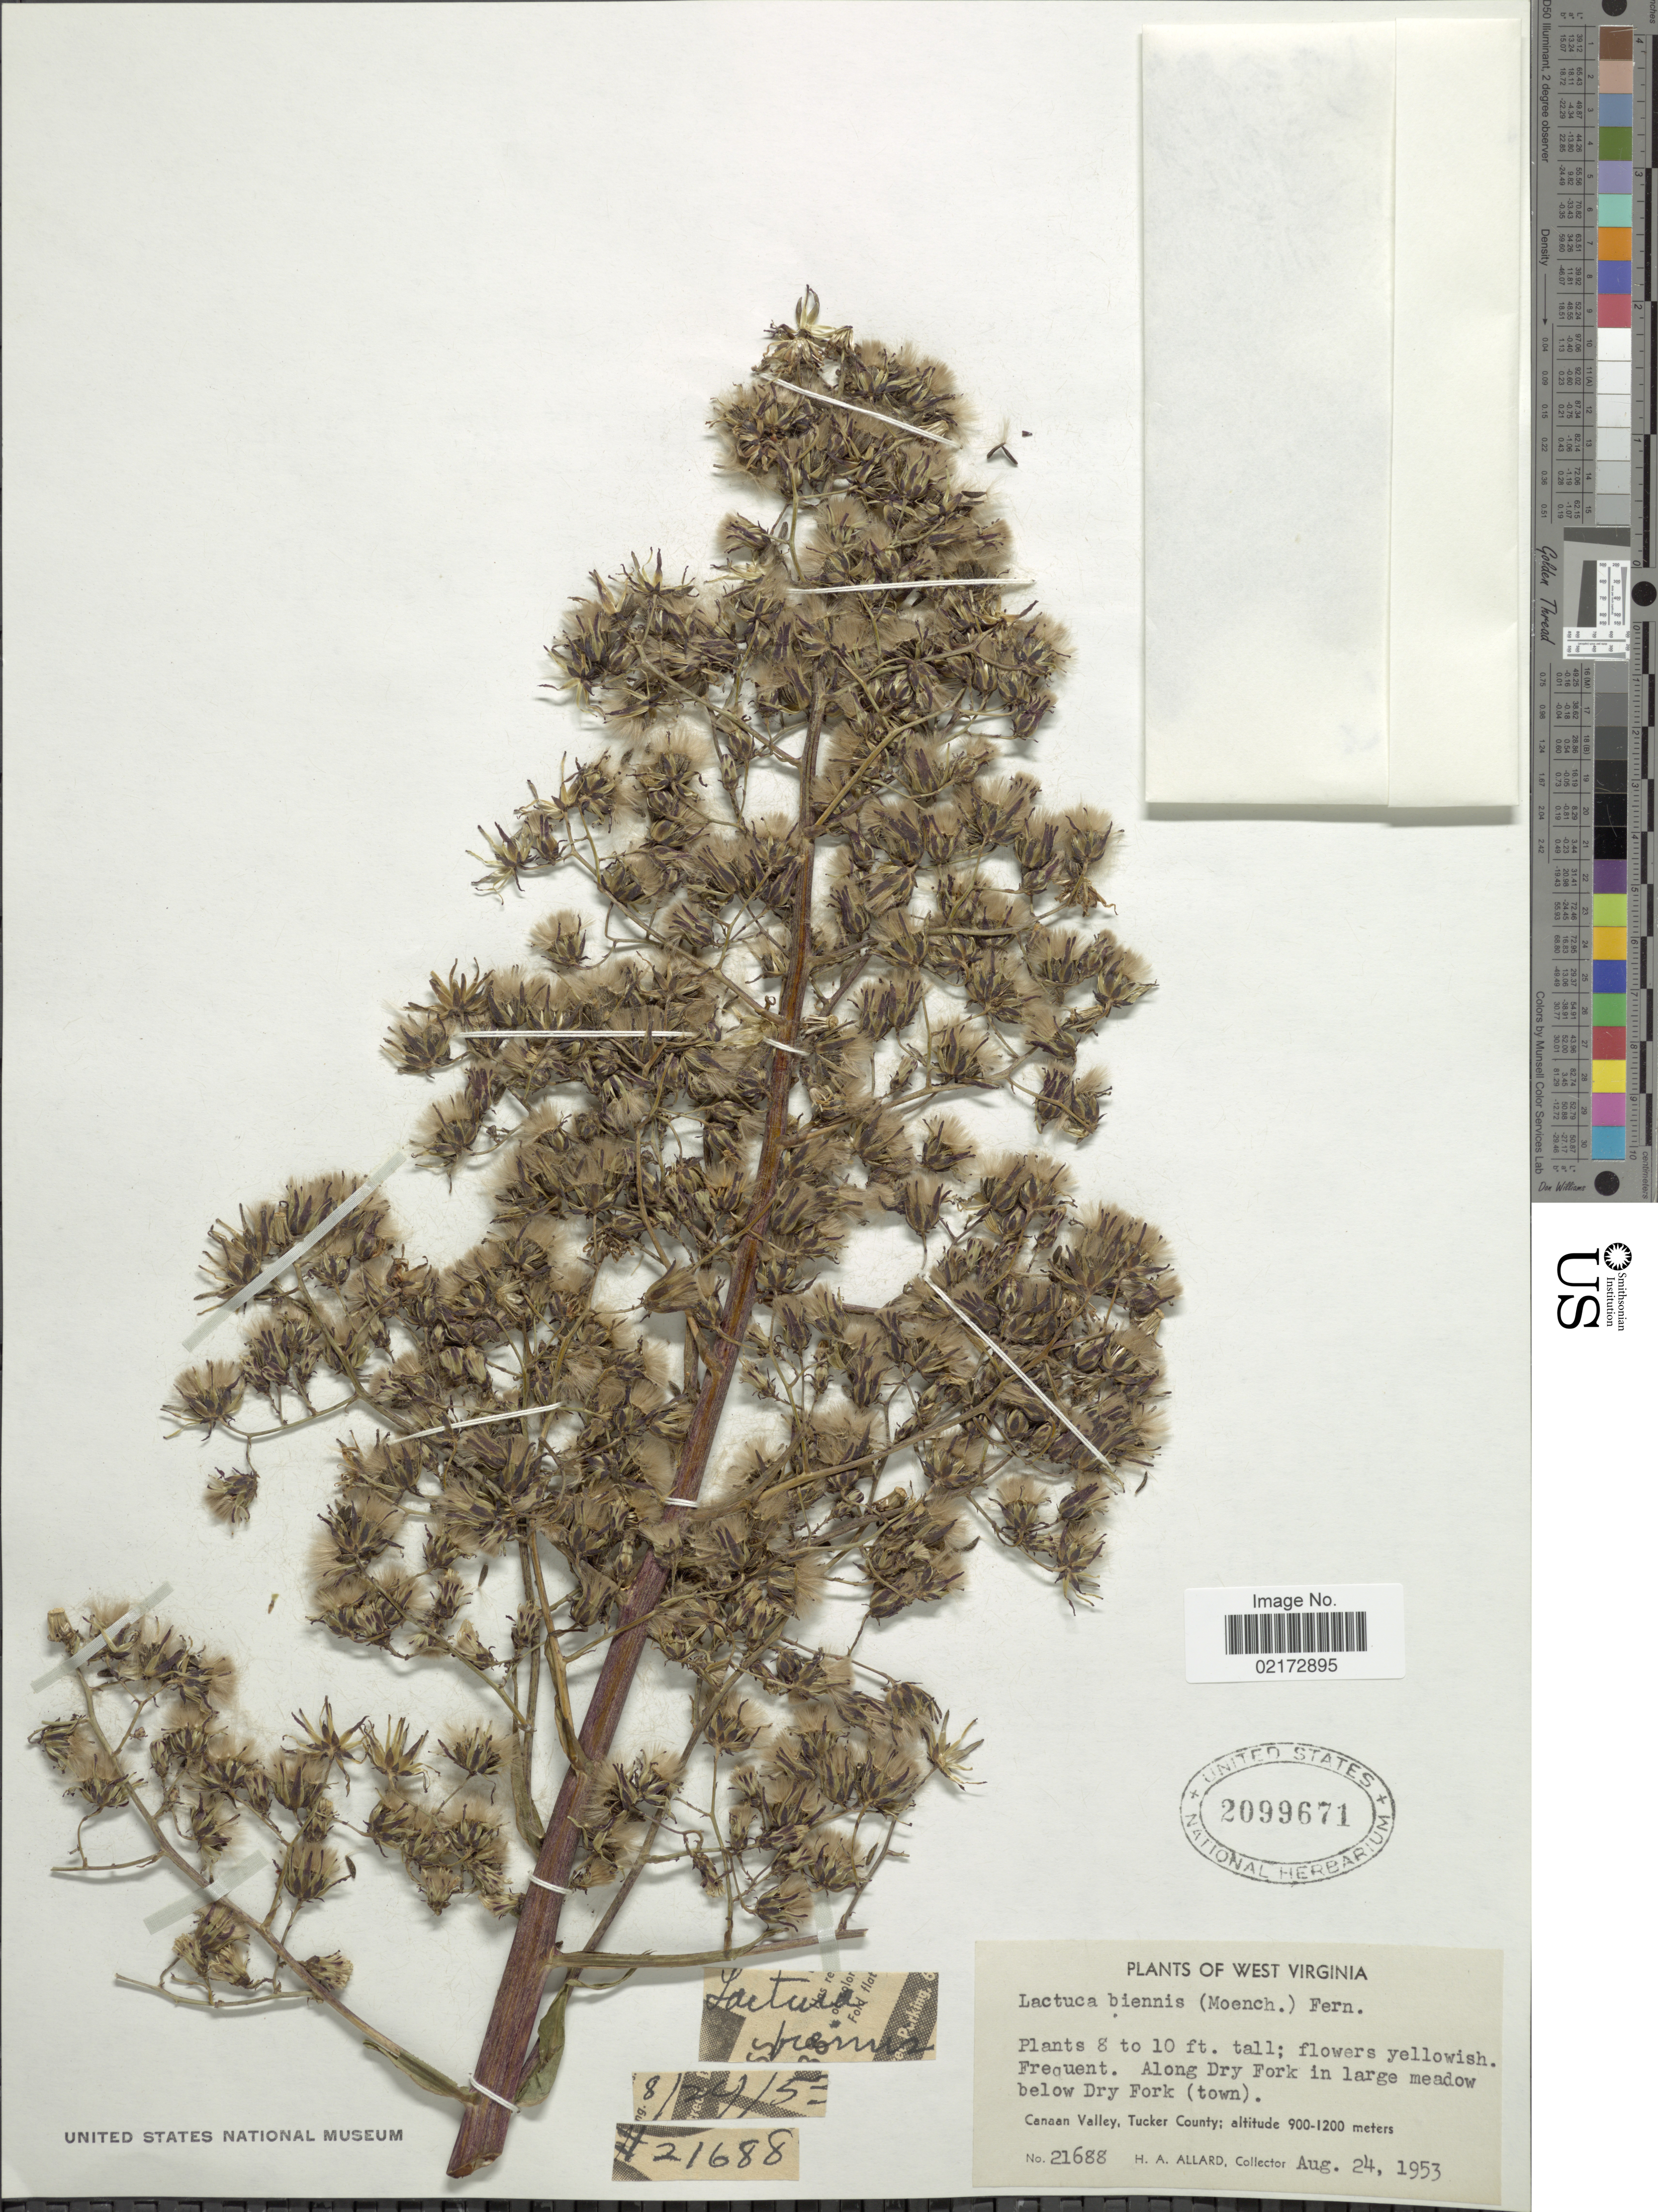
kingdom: Plantae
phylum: Tracheophyta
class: Magnoliopsida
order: Asterales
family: Asteraceae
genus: Lactuca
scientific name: Lactuca biennis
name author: (Moench) Fernald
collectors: H. A. Allard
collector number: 21688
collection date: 1953-08-24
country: United States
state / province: West Virginia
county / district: Tucker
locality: Along Dry Fork in large meadow below Dry Fork (town), Canaan Valley, Tucker County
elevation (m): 900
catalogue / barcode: US 2099671